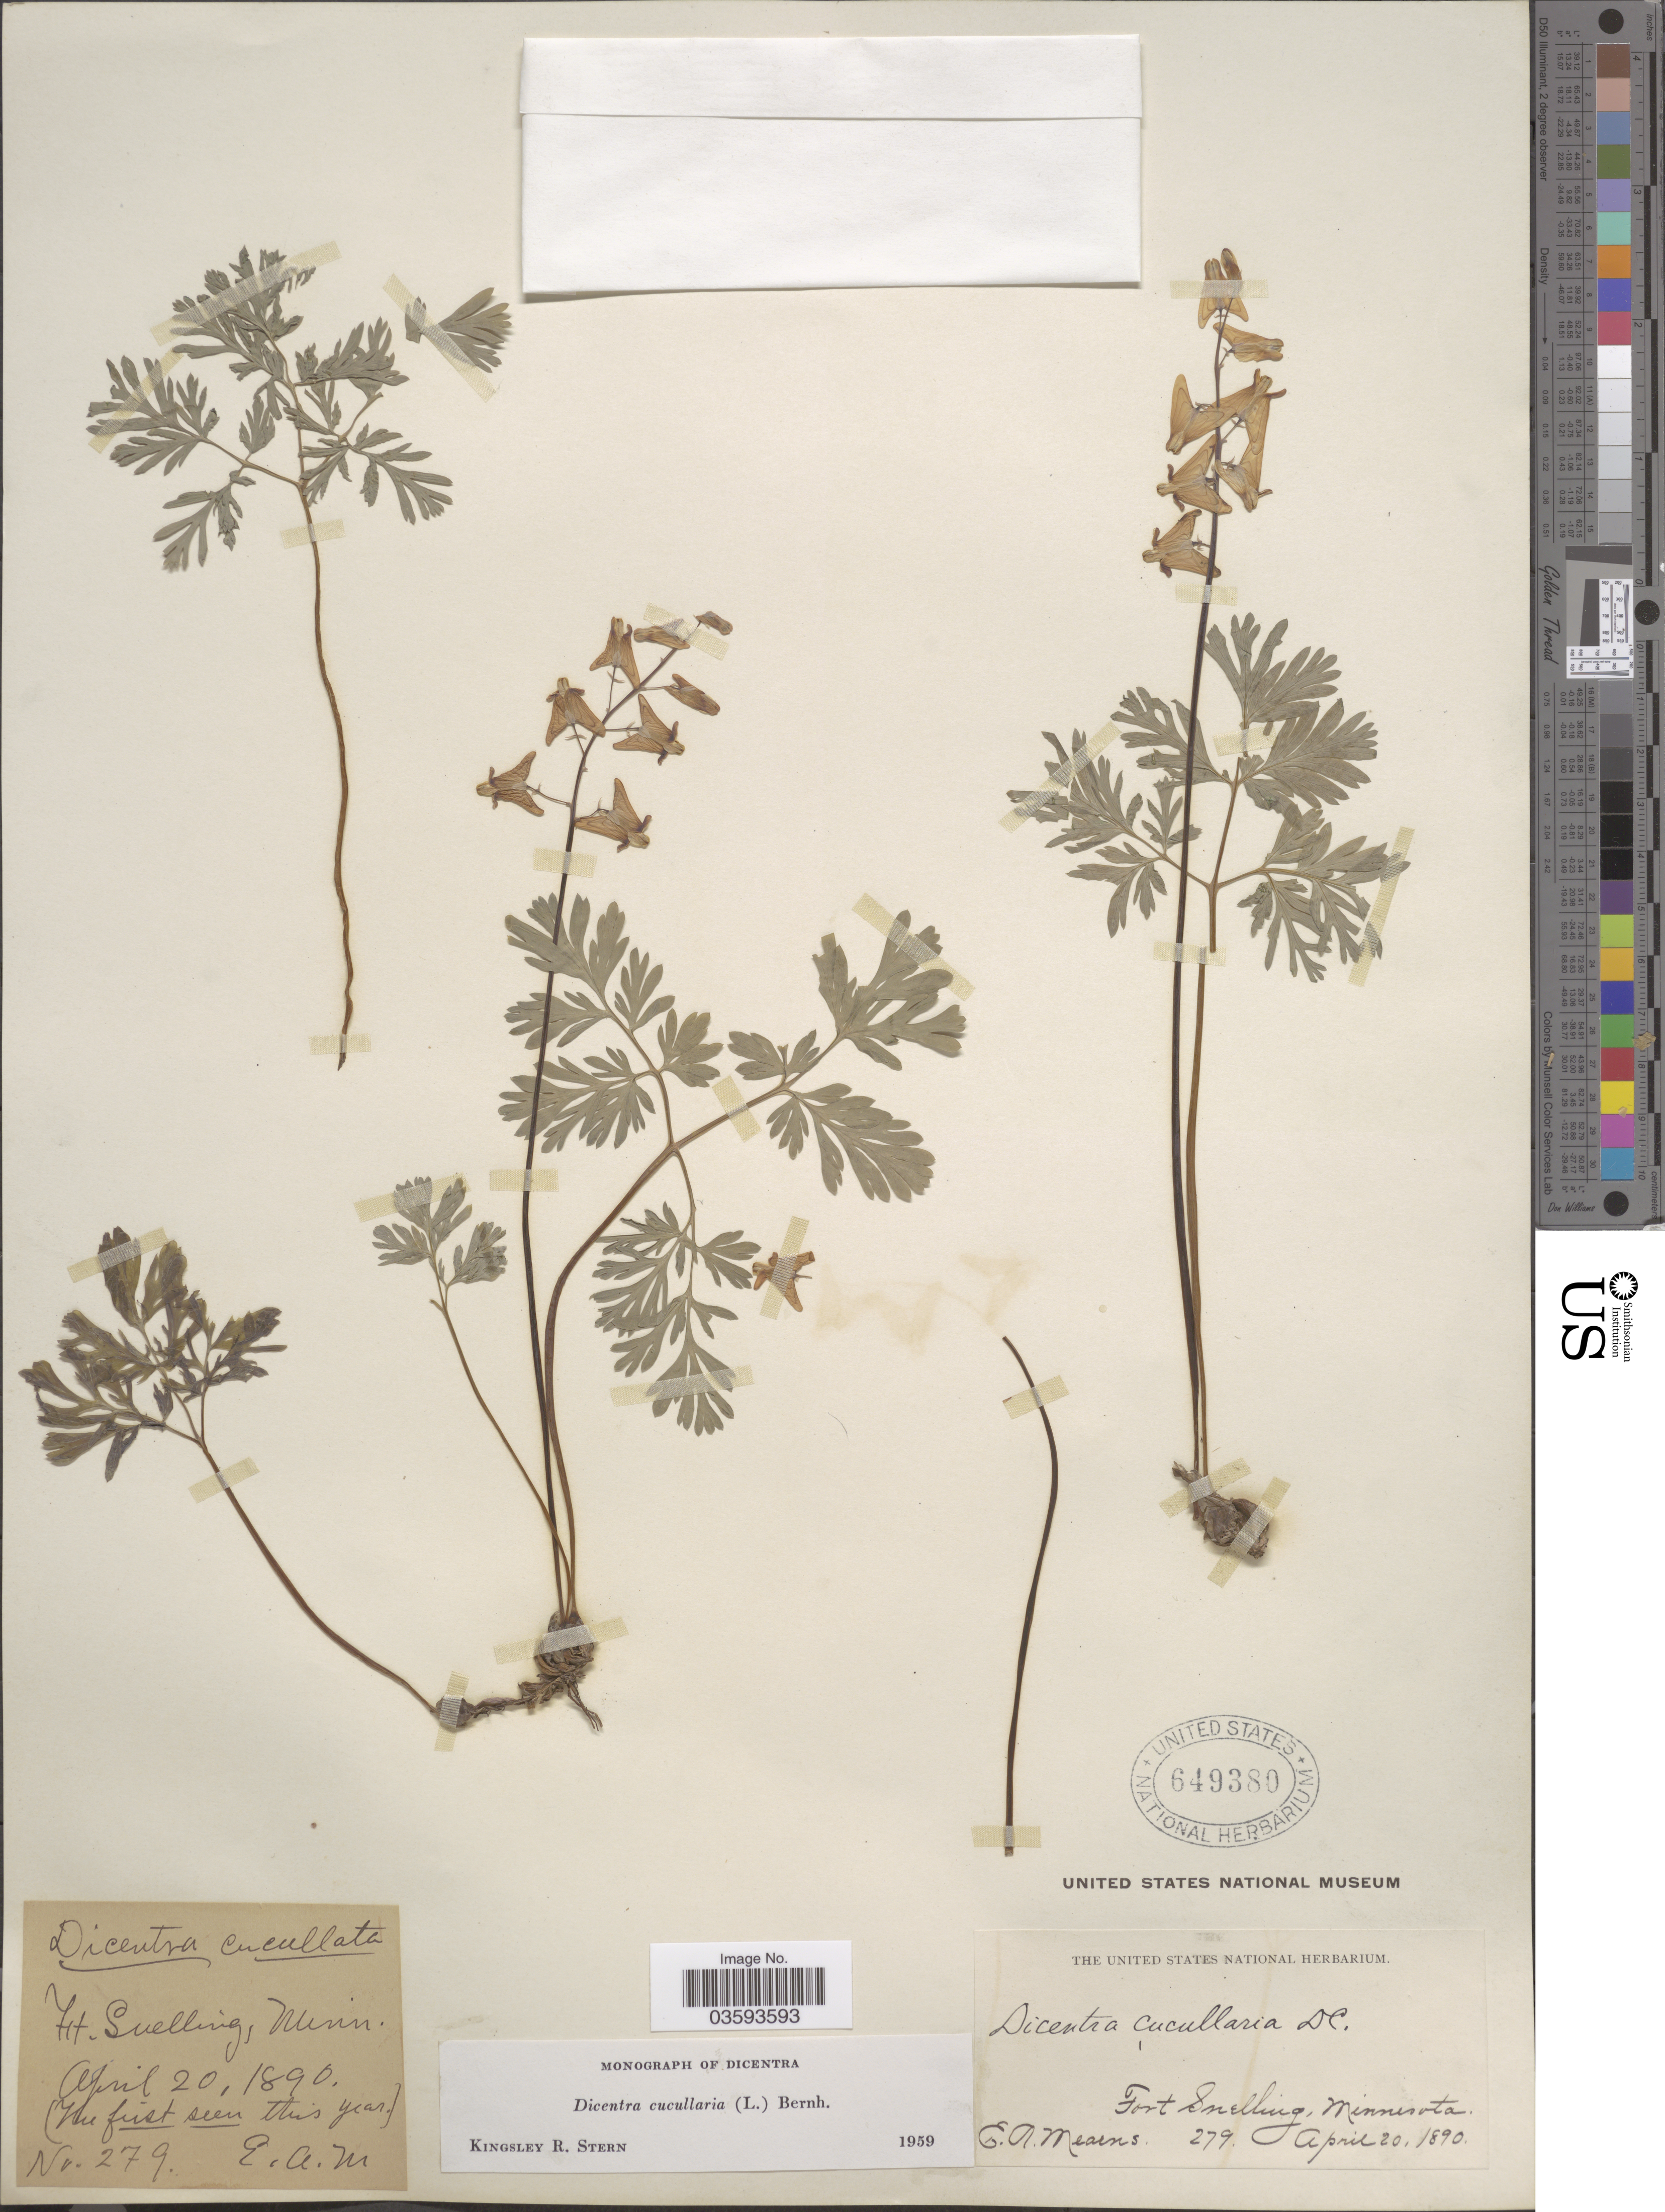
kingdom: Plantae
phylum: Tracheophyta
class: Magnoliopsida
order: Ranunculales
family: Papaveraceae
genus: Dicentra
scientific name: Dicentra cucullaria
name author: (L.) Bernh.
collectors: E. A. Mearns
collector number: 279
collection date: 1890-04-20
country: United States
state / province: Minnesota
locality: Fort Snelling.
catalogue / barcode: US 649380